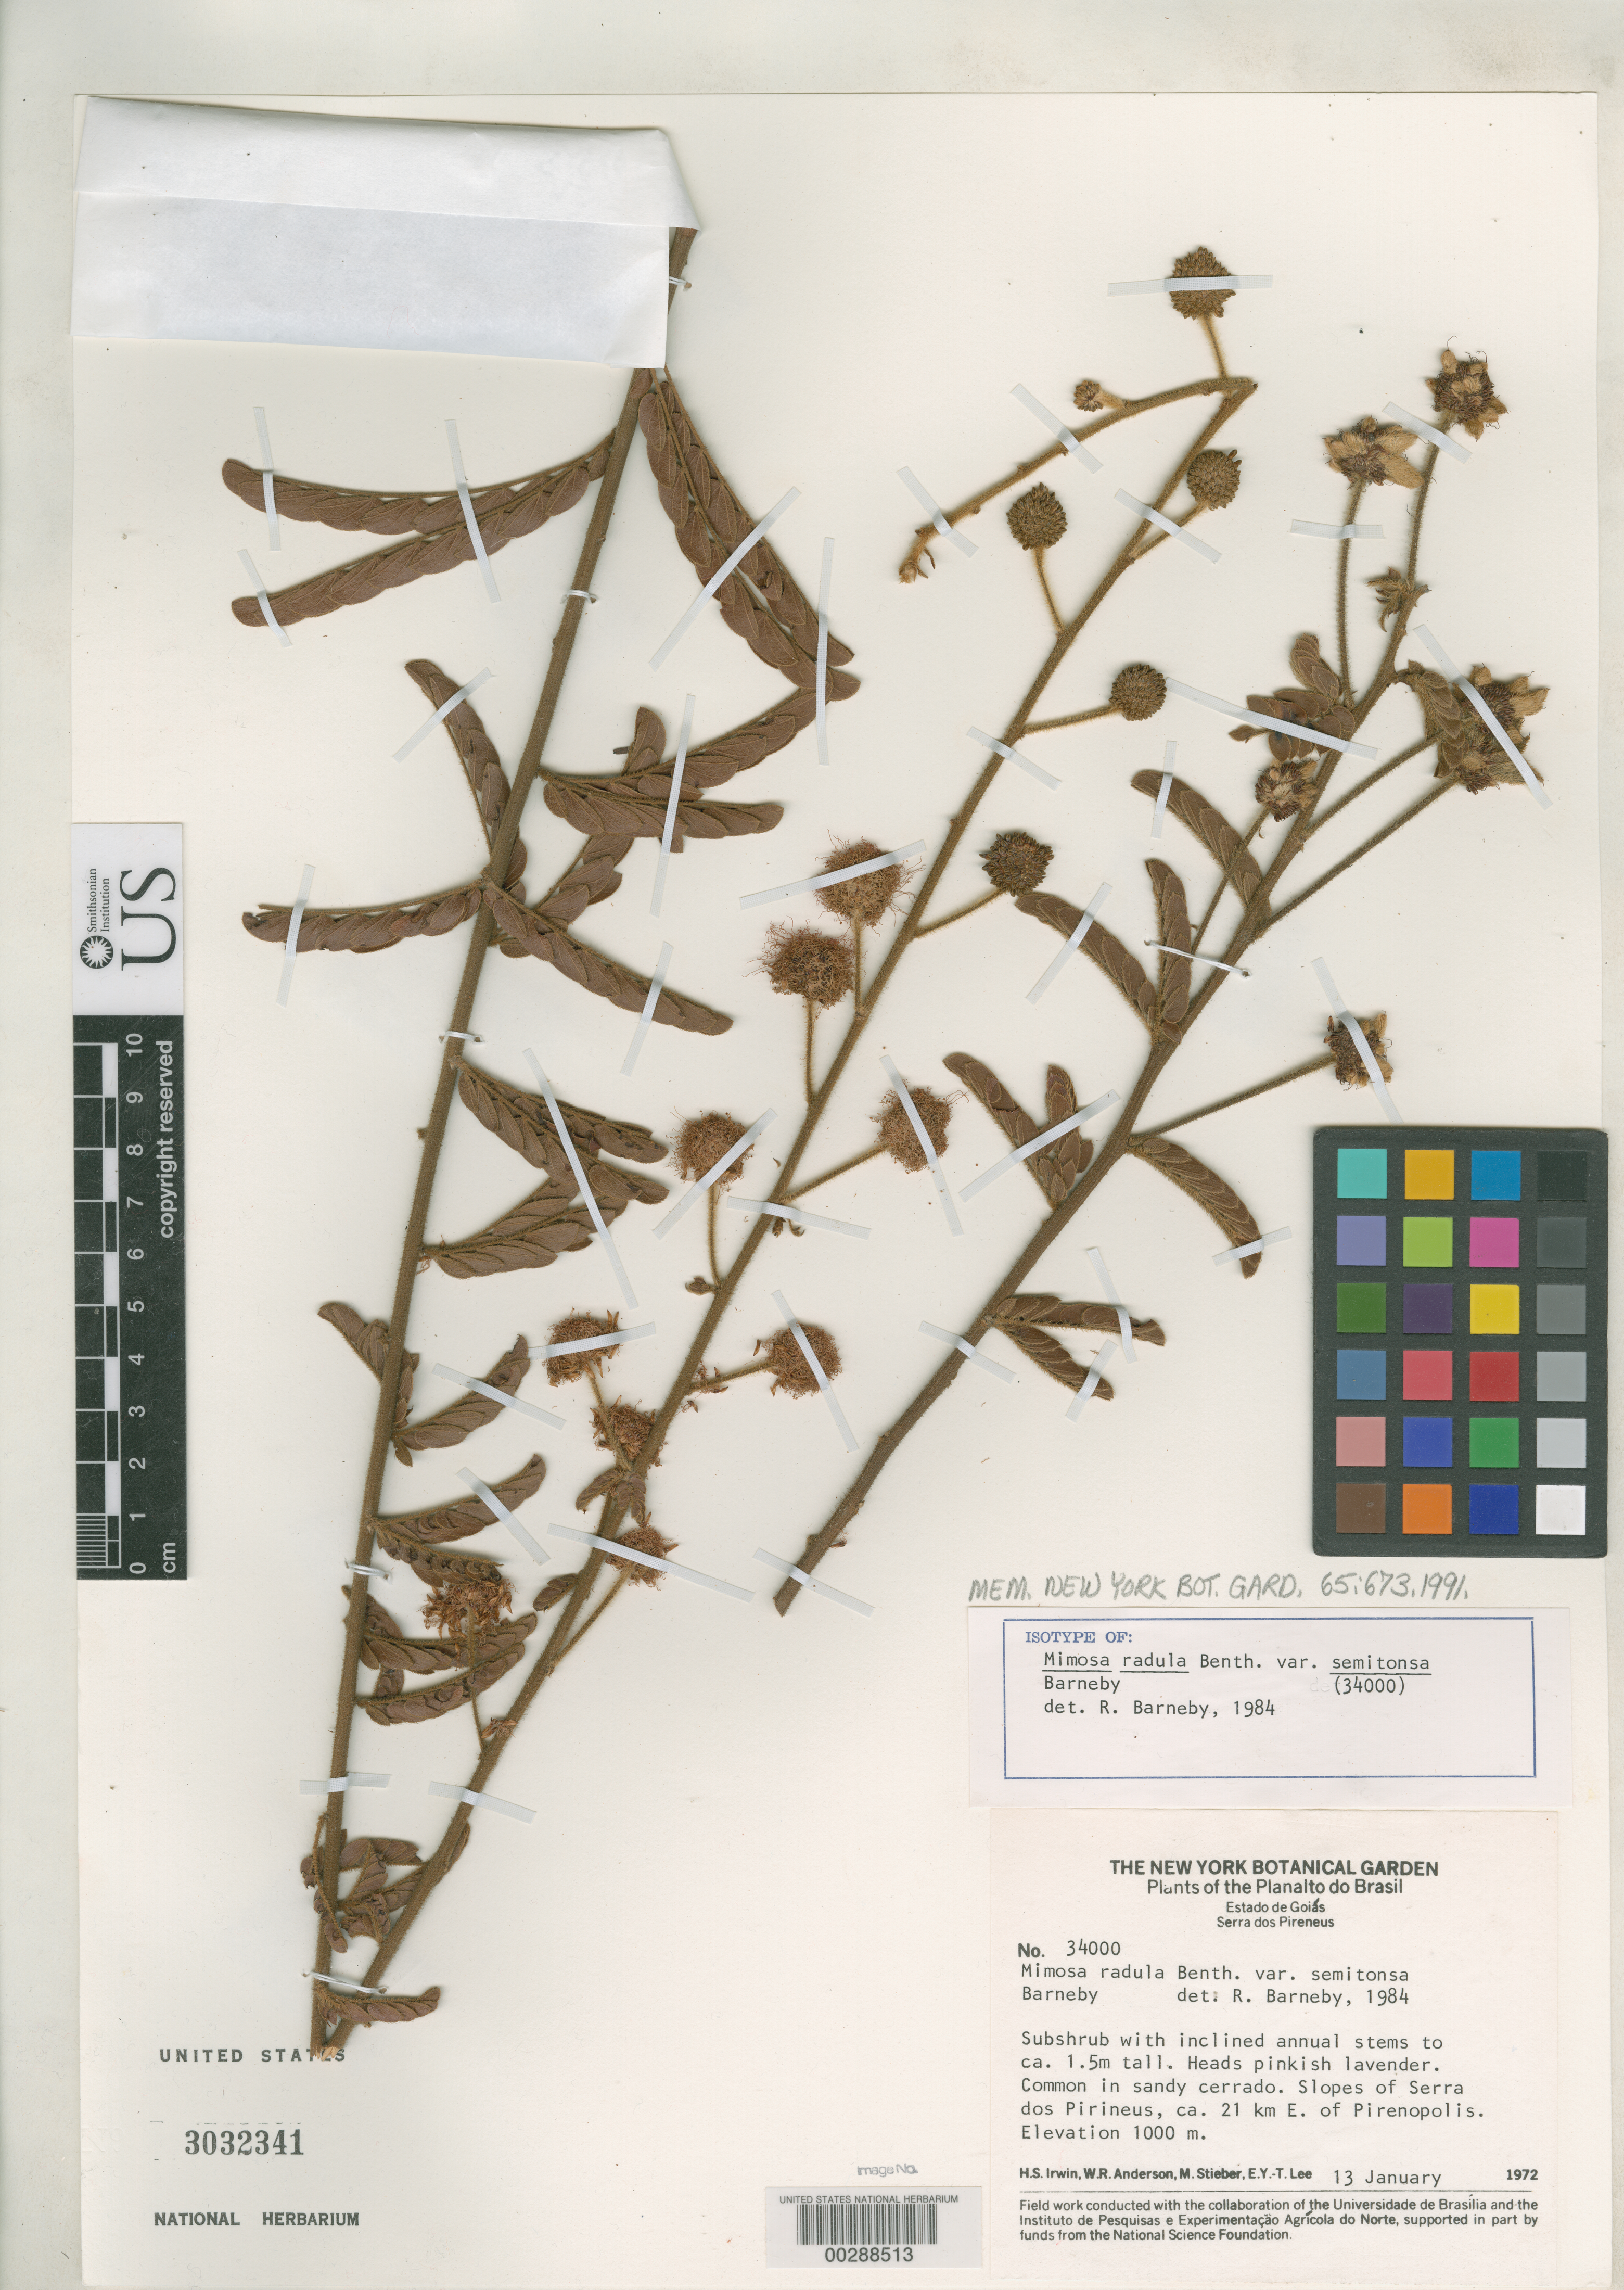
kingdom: Plantae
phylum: Tracheophyta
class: Magnoliopsida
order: Fabales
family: Fabaceae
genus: Mimosa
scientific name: Mimosa radula var. semitonsa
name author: Barneby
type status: Isotype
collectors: H. Irwin, W. Anderson, M. T. Stieber & E. Y. T. Lee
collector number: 34000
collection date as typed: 13 Jan 1972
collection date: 1972-01-13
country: Brazil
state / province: Goiás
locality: Slopes of Serra dos Pireneus, ca. 21 km E of Pirenopolis.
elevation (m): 1000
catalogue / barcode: US 3032341